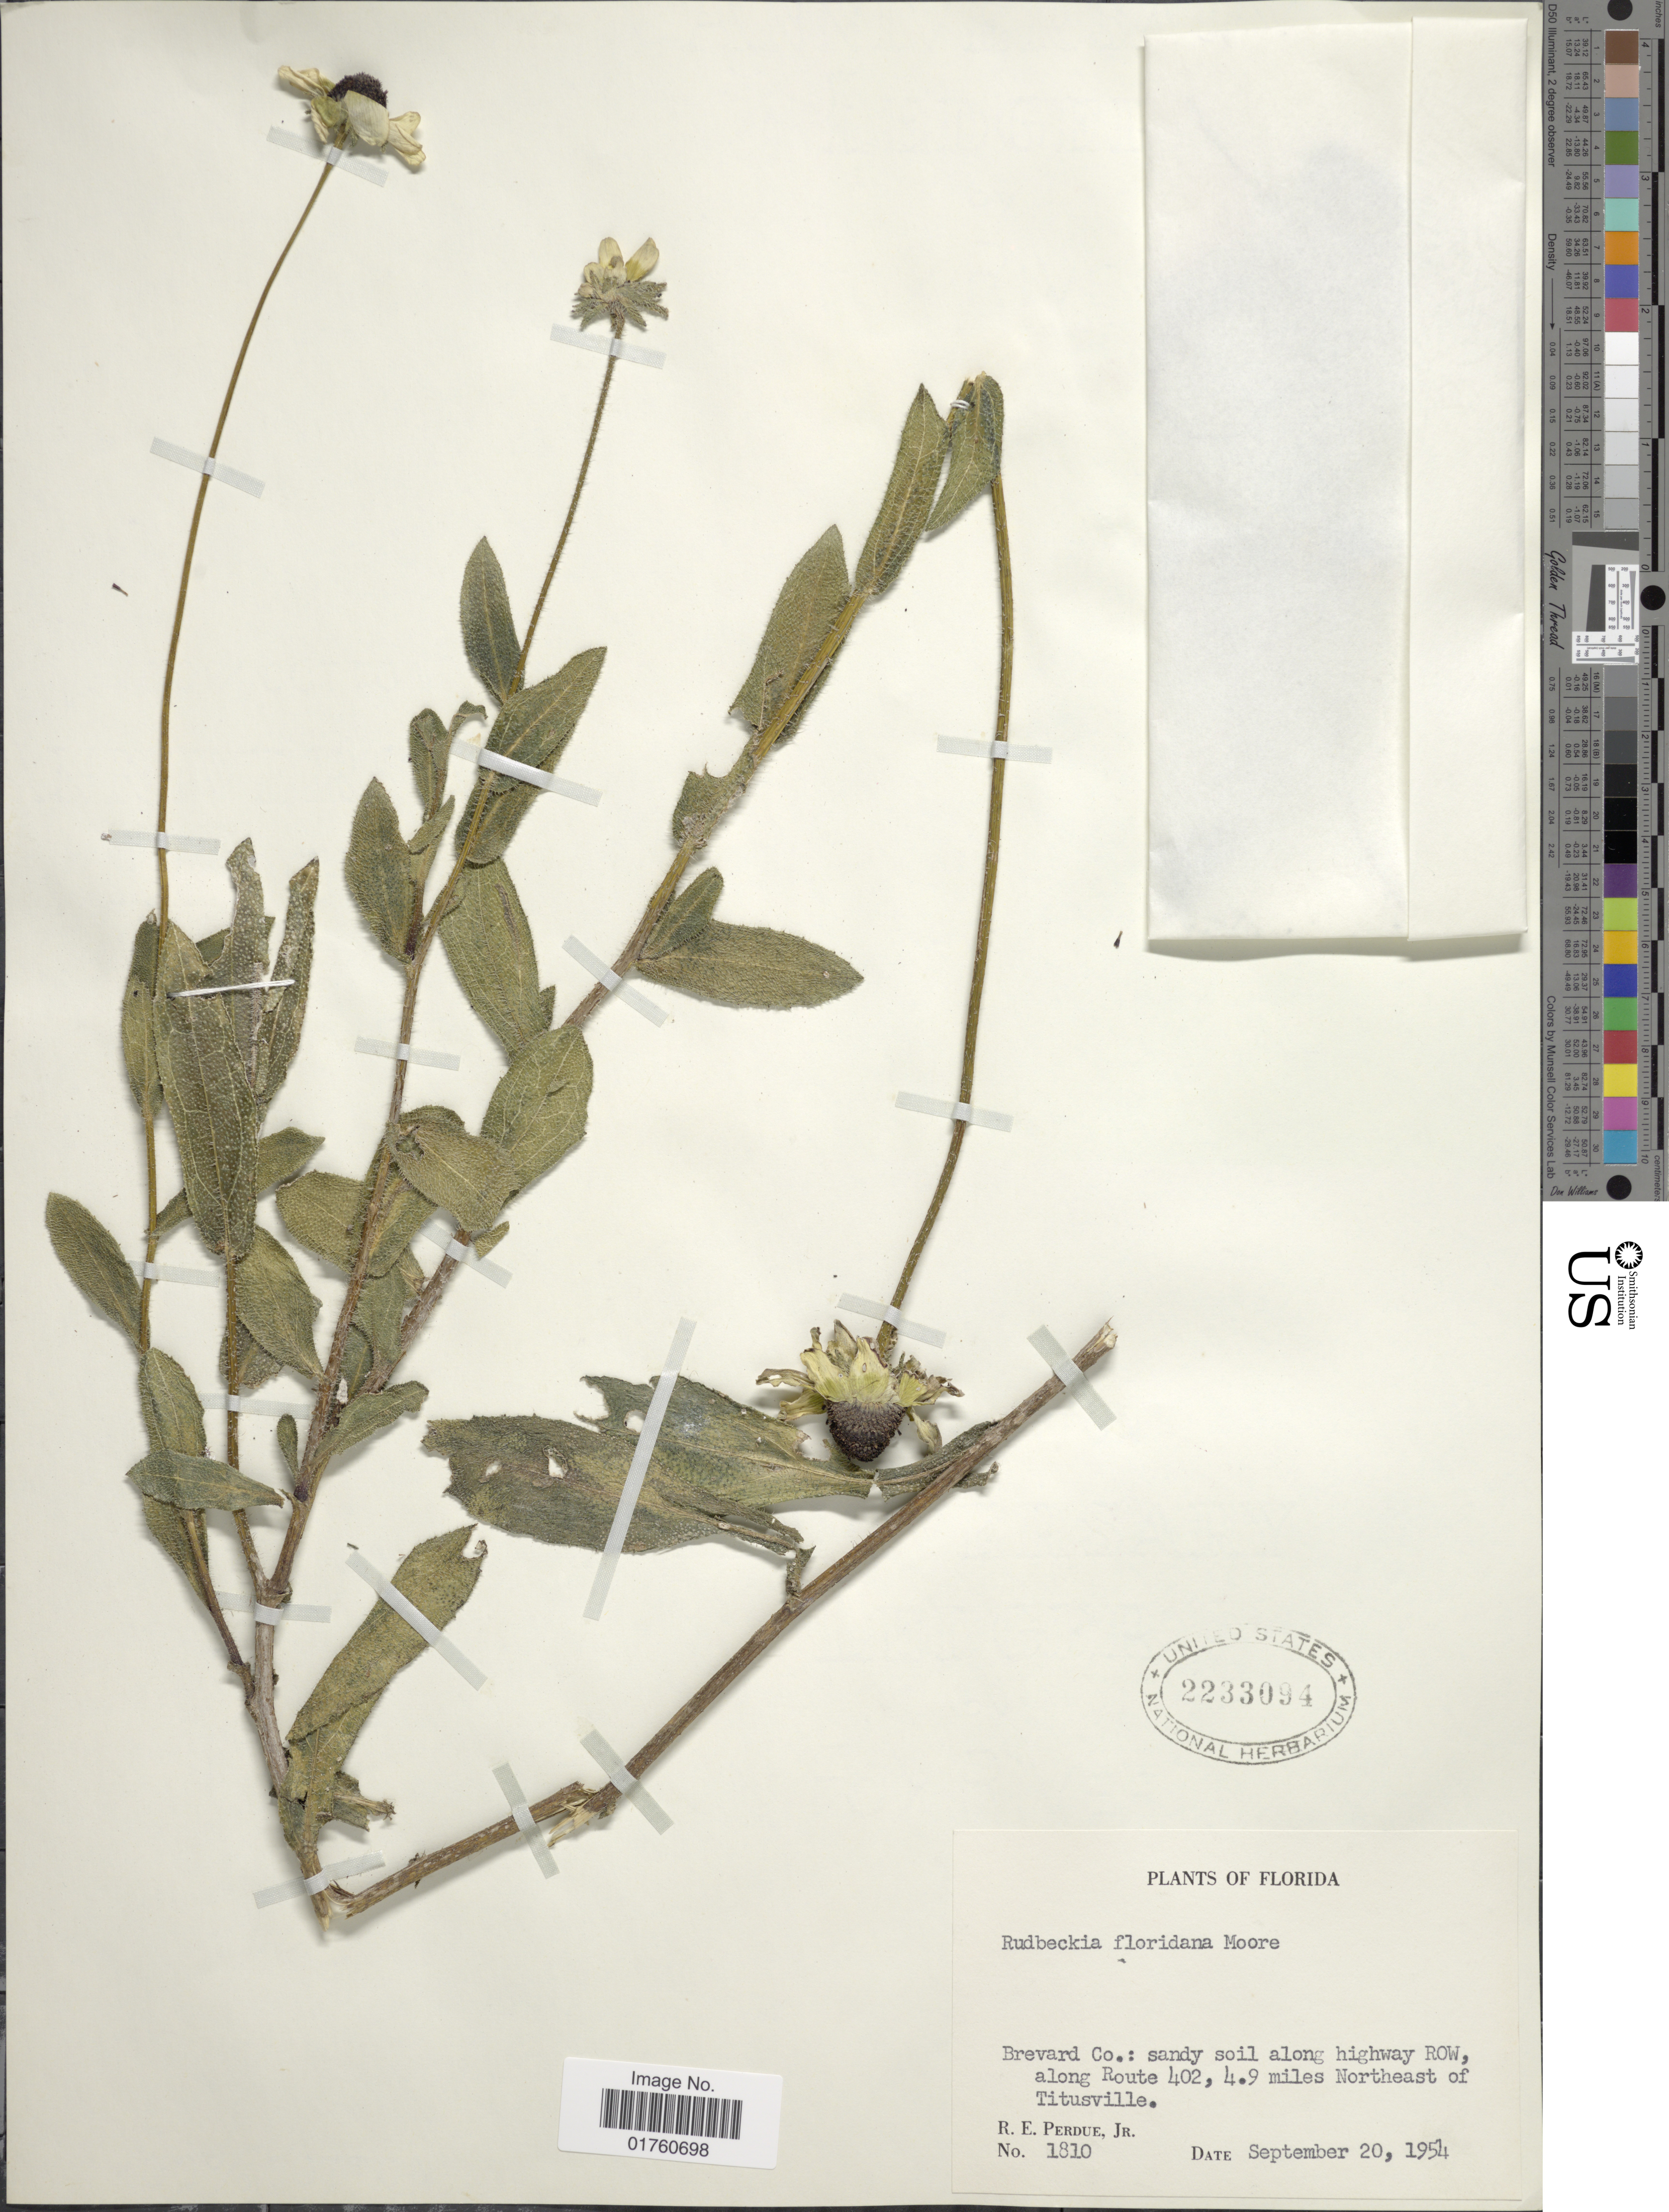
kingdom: Plantae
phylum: Tracheophyta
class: Magnoliopsida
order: Asterales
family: Asteraceae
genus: Rudbeckia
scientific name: Rudbeckia floridana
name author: T.V. Moore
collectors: R. E. Perdue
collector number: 1810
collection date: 1954-09-20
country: United States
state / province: Florida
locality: Brevard Co: sandy soil along highway ROW, along Route 402, 4.9 miles Northeast of Titusville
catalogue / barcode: US 2233094